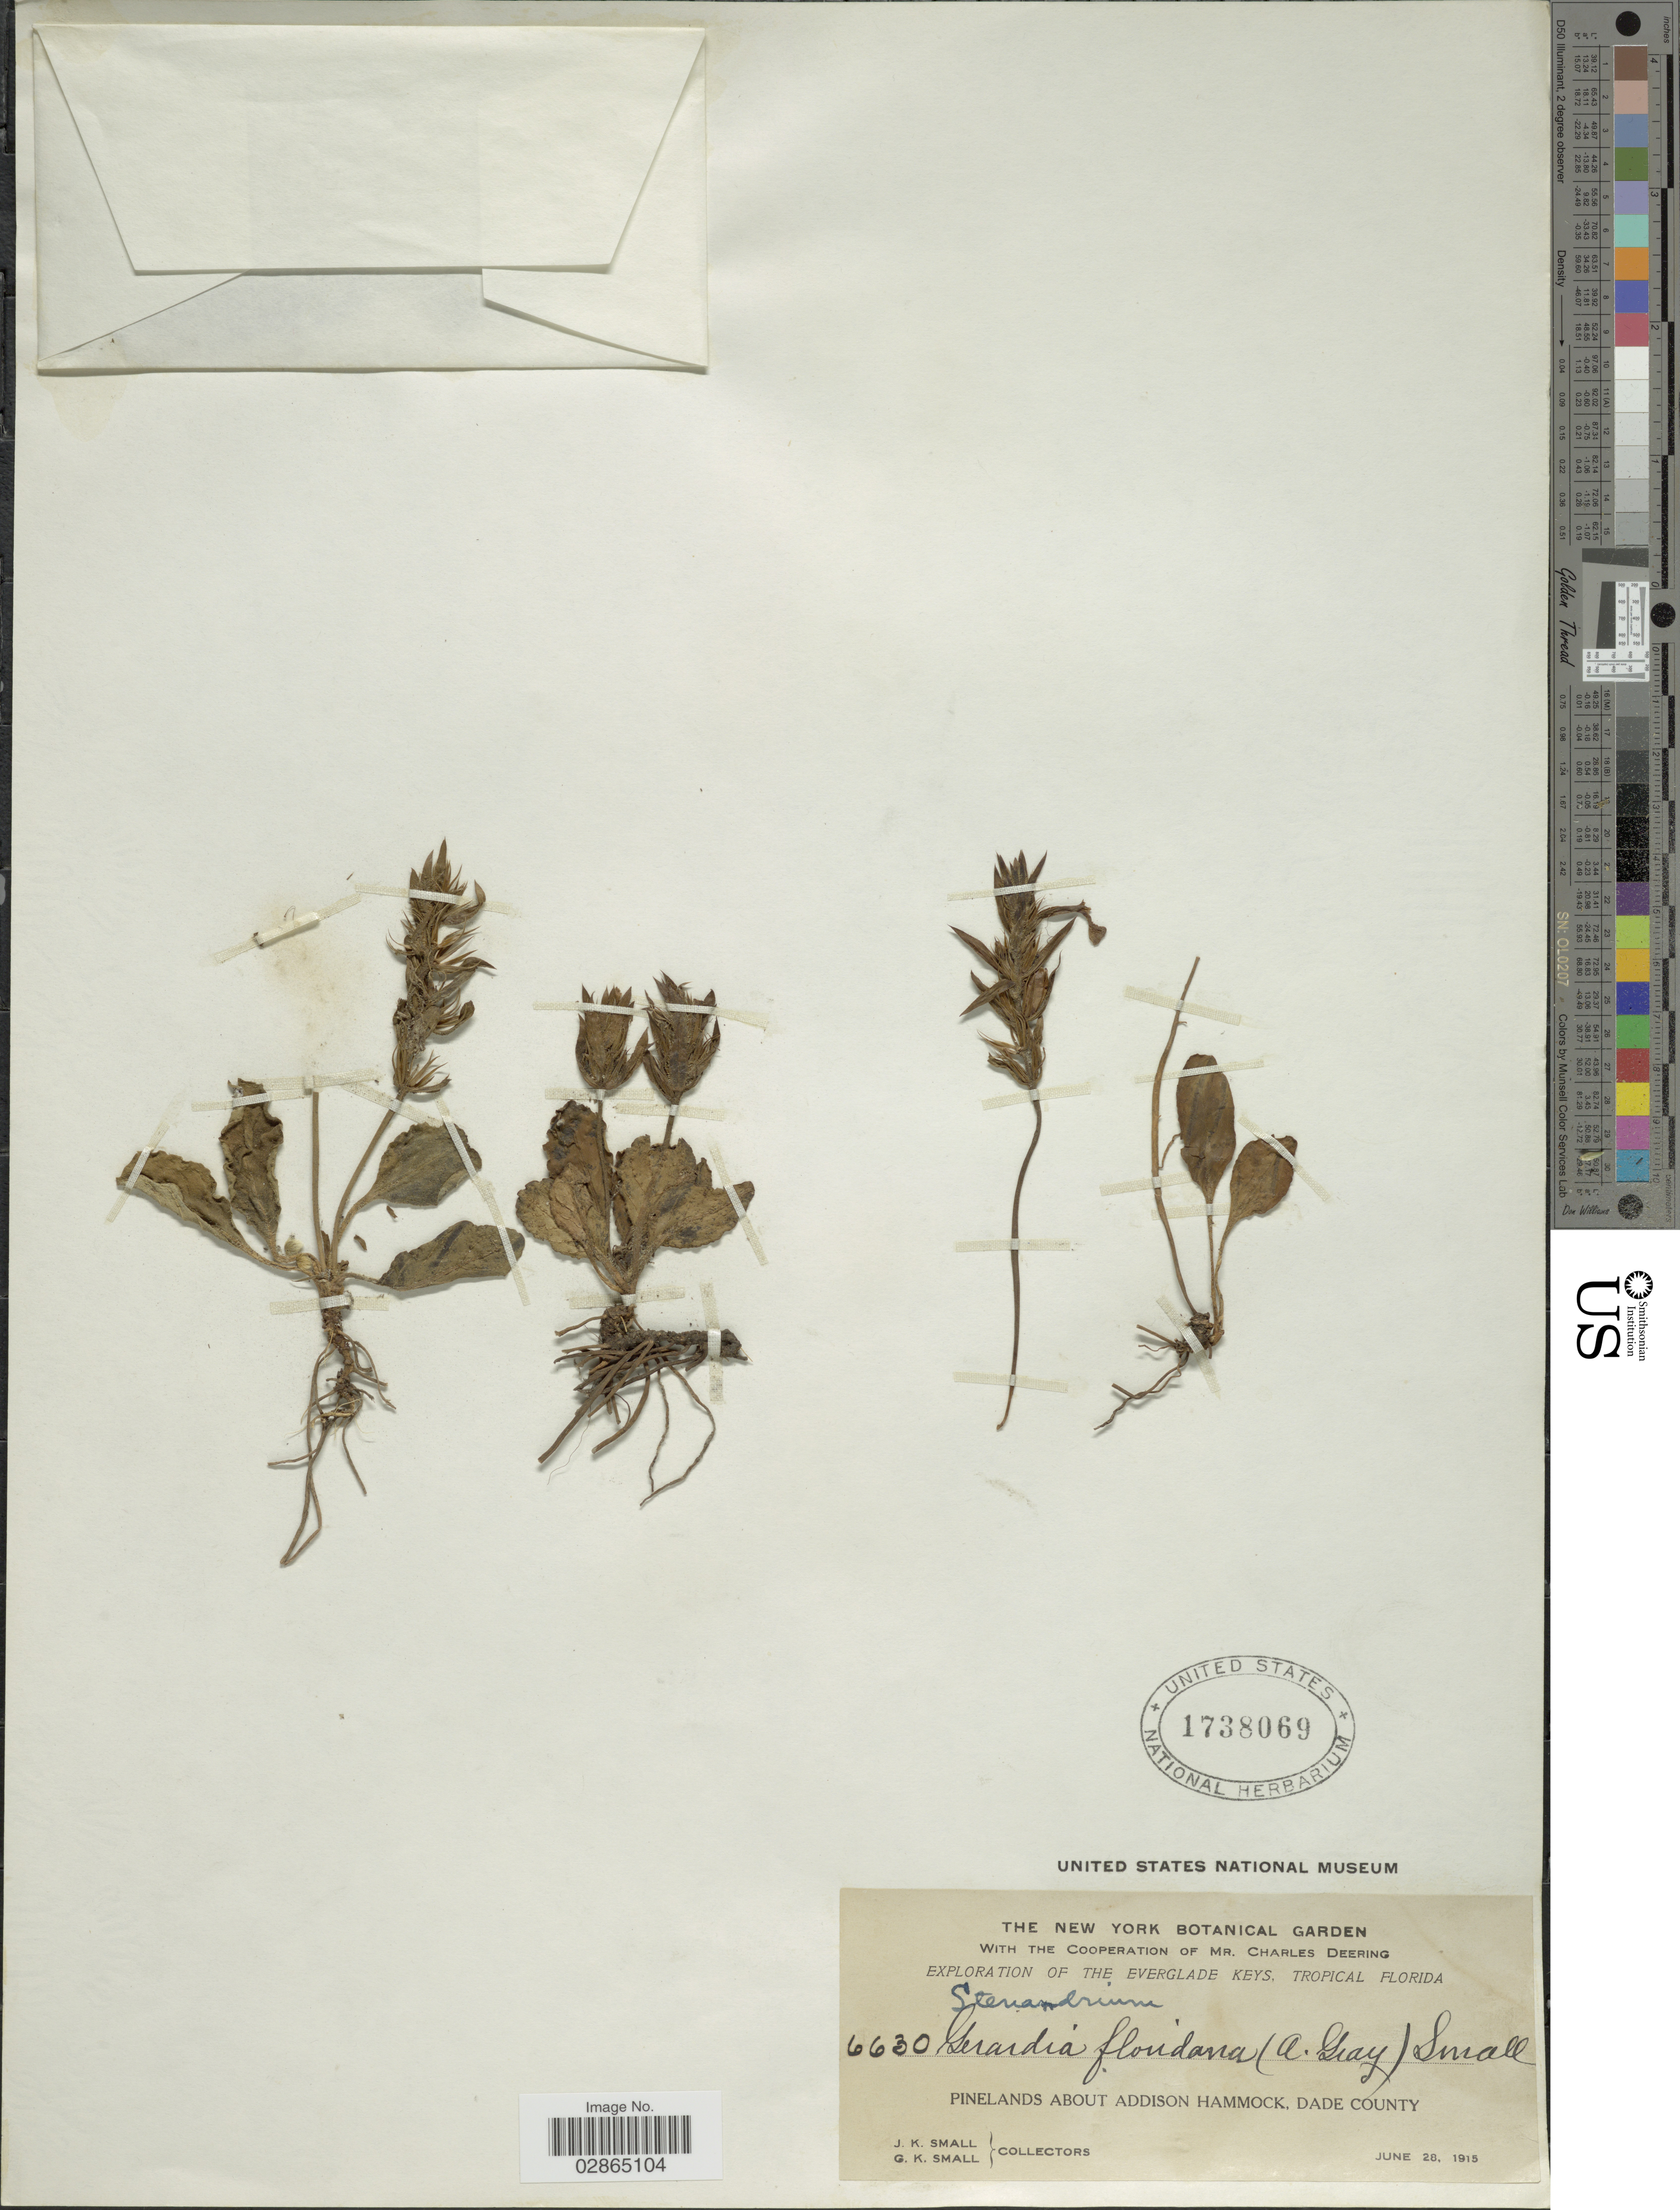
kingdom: Plantae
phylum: Tracheophyta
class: Magnoliopsida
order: Lamiales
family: Acanthaceae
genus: Stenandrium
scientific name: Stenandrium floridanum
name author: (A. Gray) Small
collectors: J. K. Small & G. K. Small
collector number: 6630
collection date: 1915-06-28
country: United States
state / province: Florida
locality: The Everglade Keys, Tropical Florida. Pinelands about Addison Hammock, Dade County.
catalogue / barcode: US 1738069